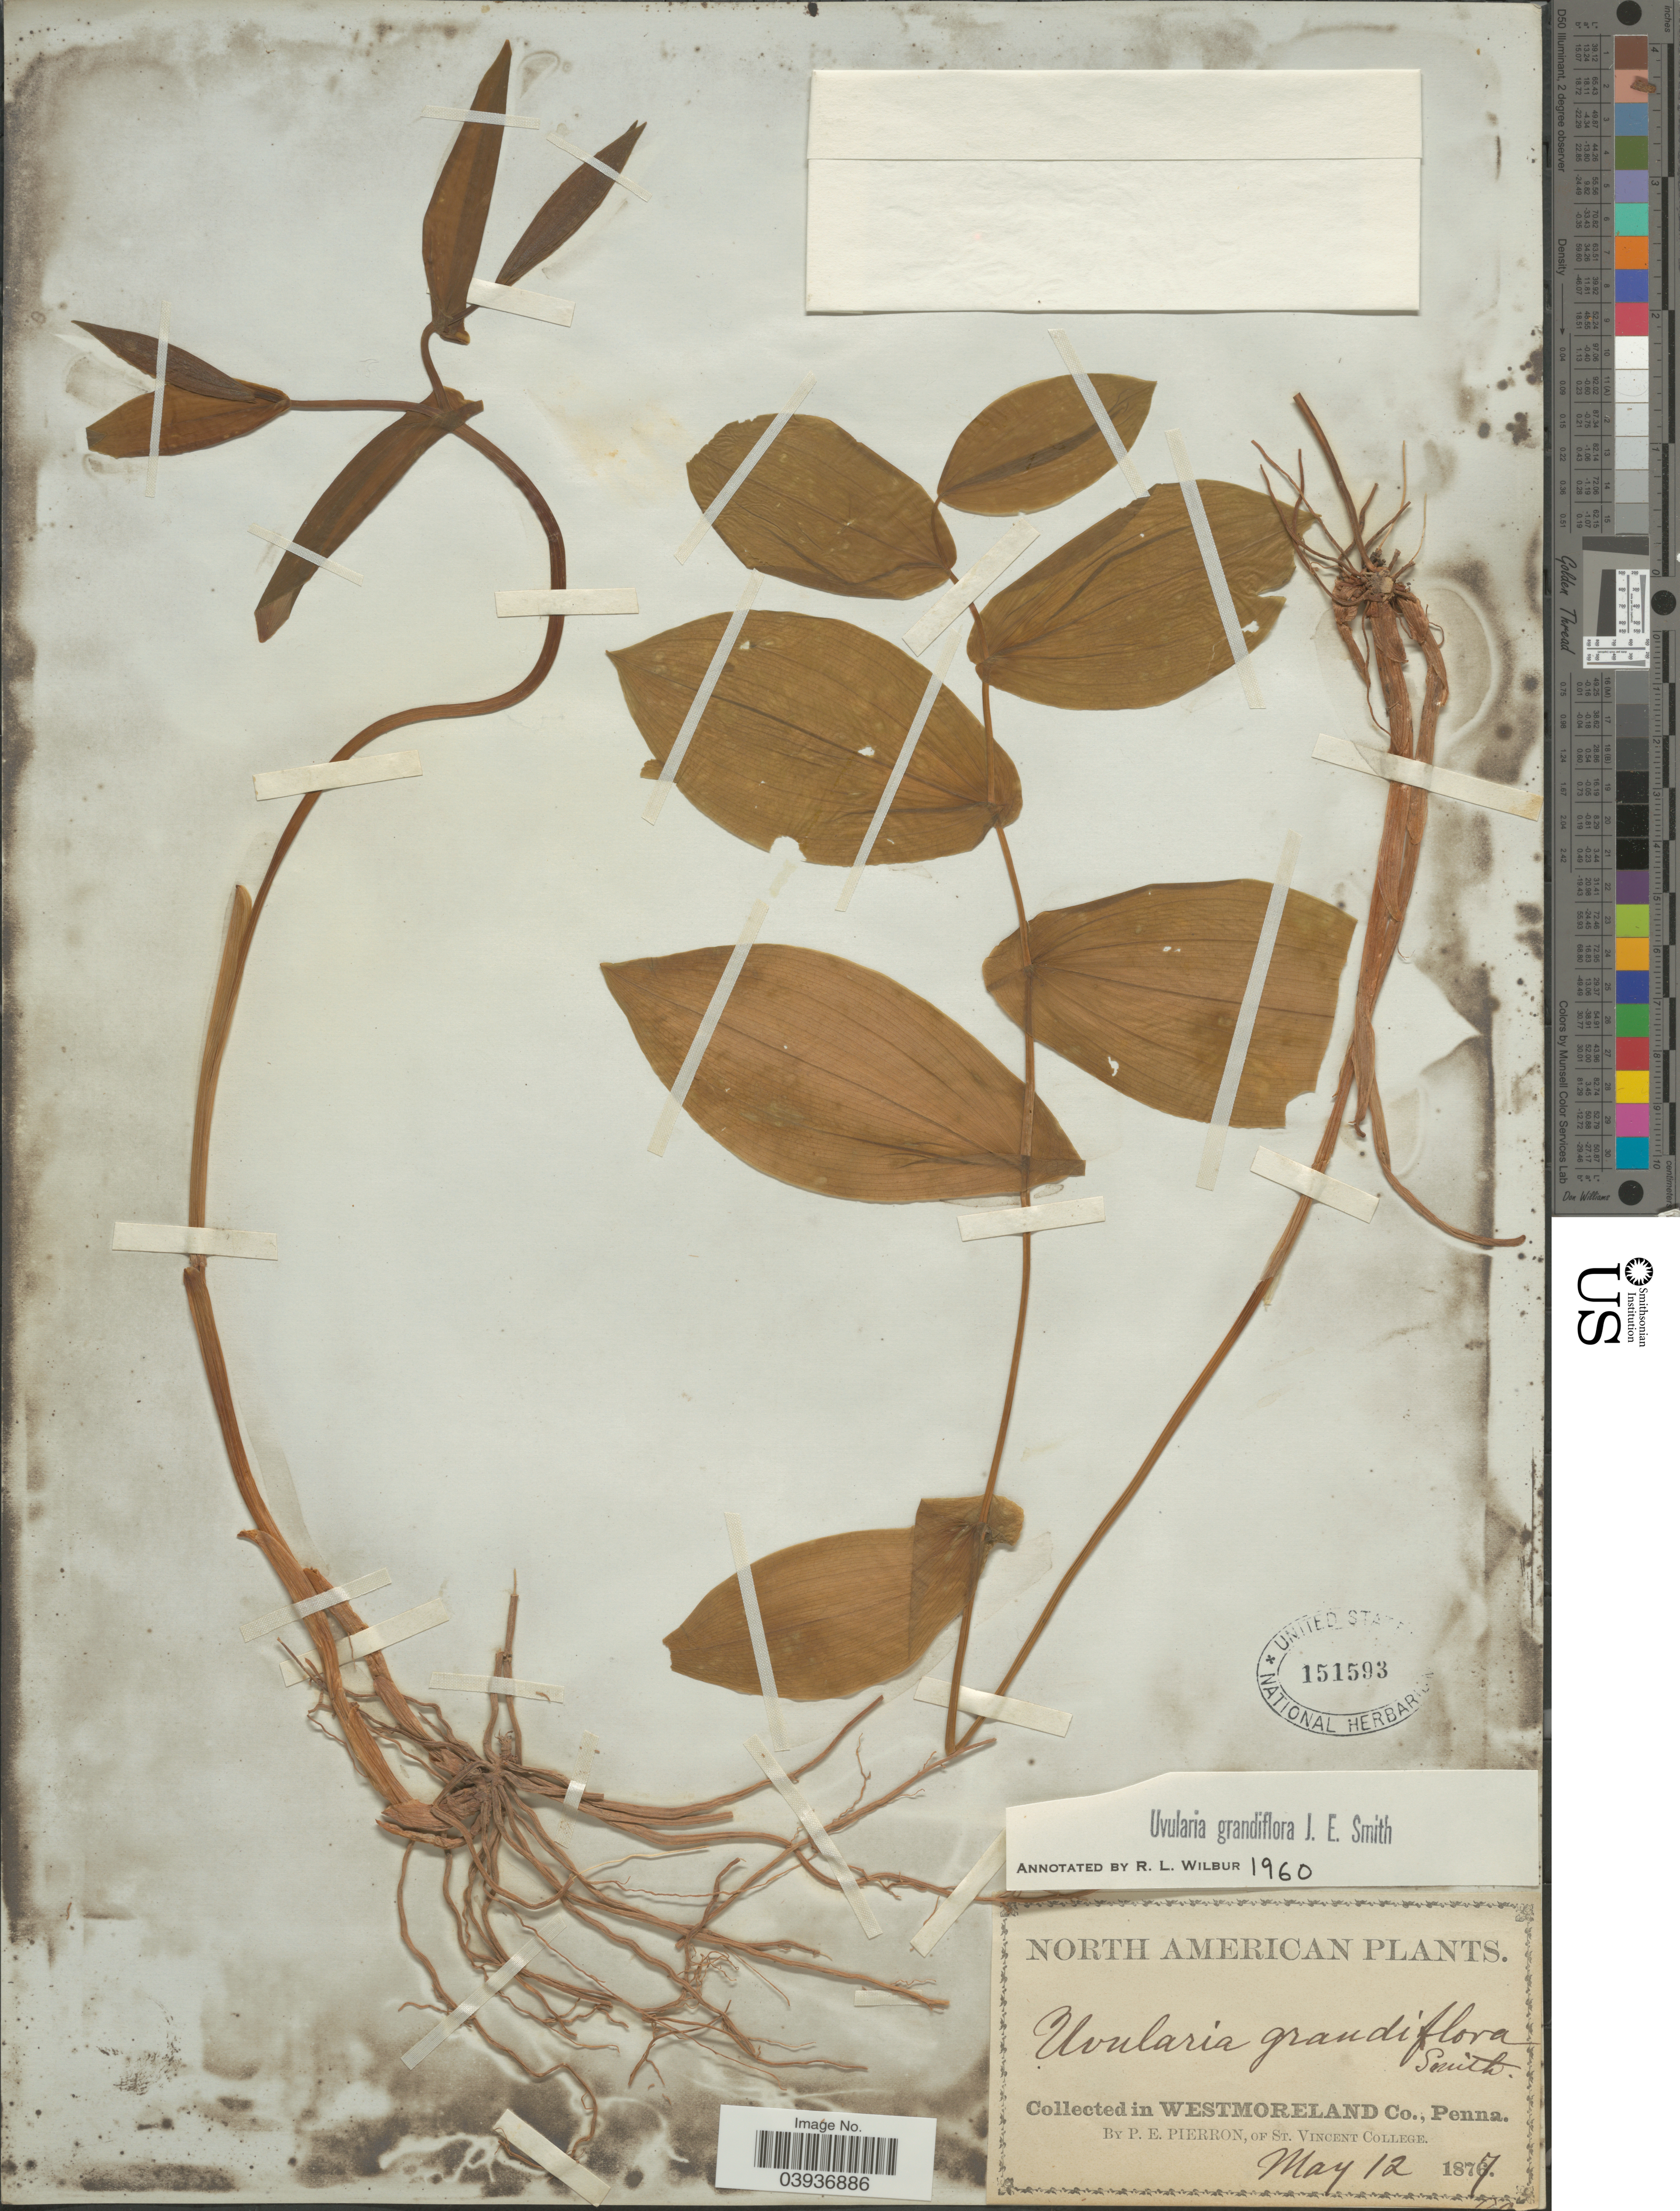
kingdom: Plantae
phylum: Tracheophyta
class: Liliopsida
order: Liliales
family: Colchicaceae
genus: Uvularia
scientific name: Uvularia grandiflora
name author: Sm.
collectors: P. Pierron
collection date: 1877-05-12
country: United States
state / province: Pennsylvania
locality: Westmoreland Co.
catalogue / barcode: US 151593